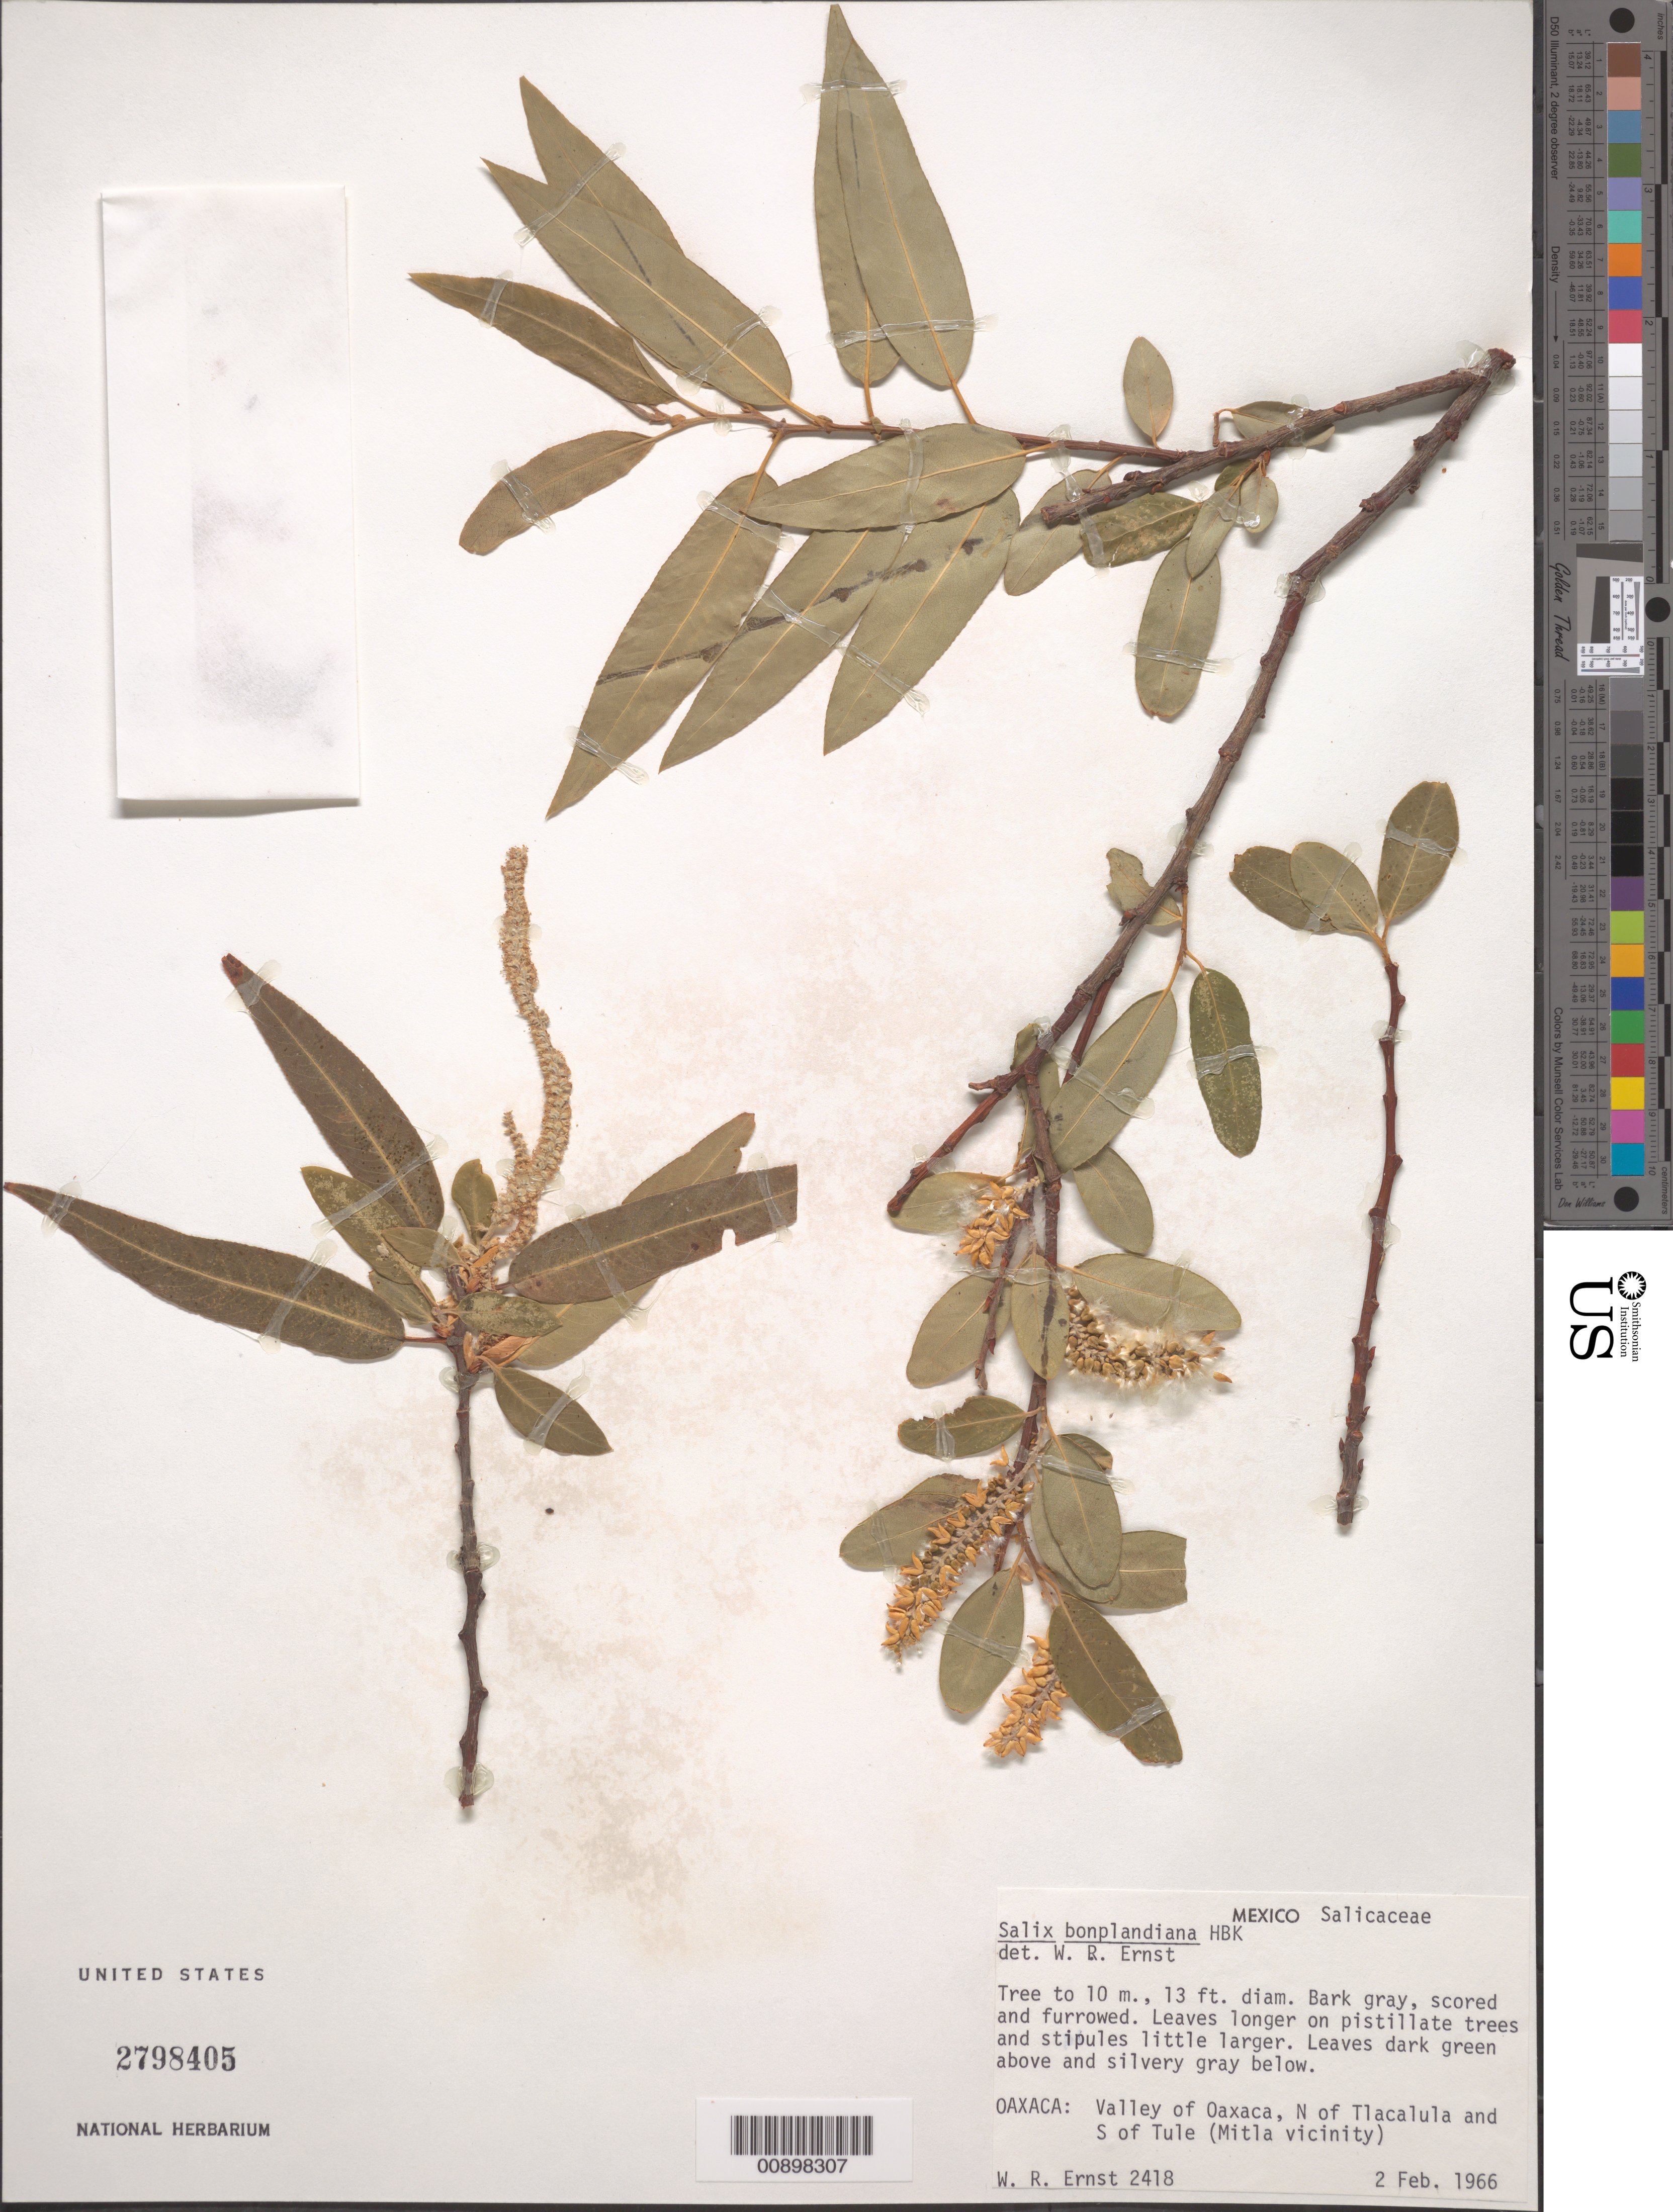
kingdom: Plantae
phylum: Tracheophyta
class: Magnoliopsida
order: Malpighiales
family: Salicaceae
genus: Salix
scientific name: Salix bonplandiana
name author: Kunth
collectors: W. R. Ernst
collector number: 2418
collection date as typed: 02 Feb 1966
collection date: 1966-02-02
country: Mexico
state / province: Oaxaca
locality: Oaxaca: Valley of Oaxaca, N of Tlacalula and S of Tule (Mitla vicinity).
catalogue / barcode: US 2798405